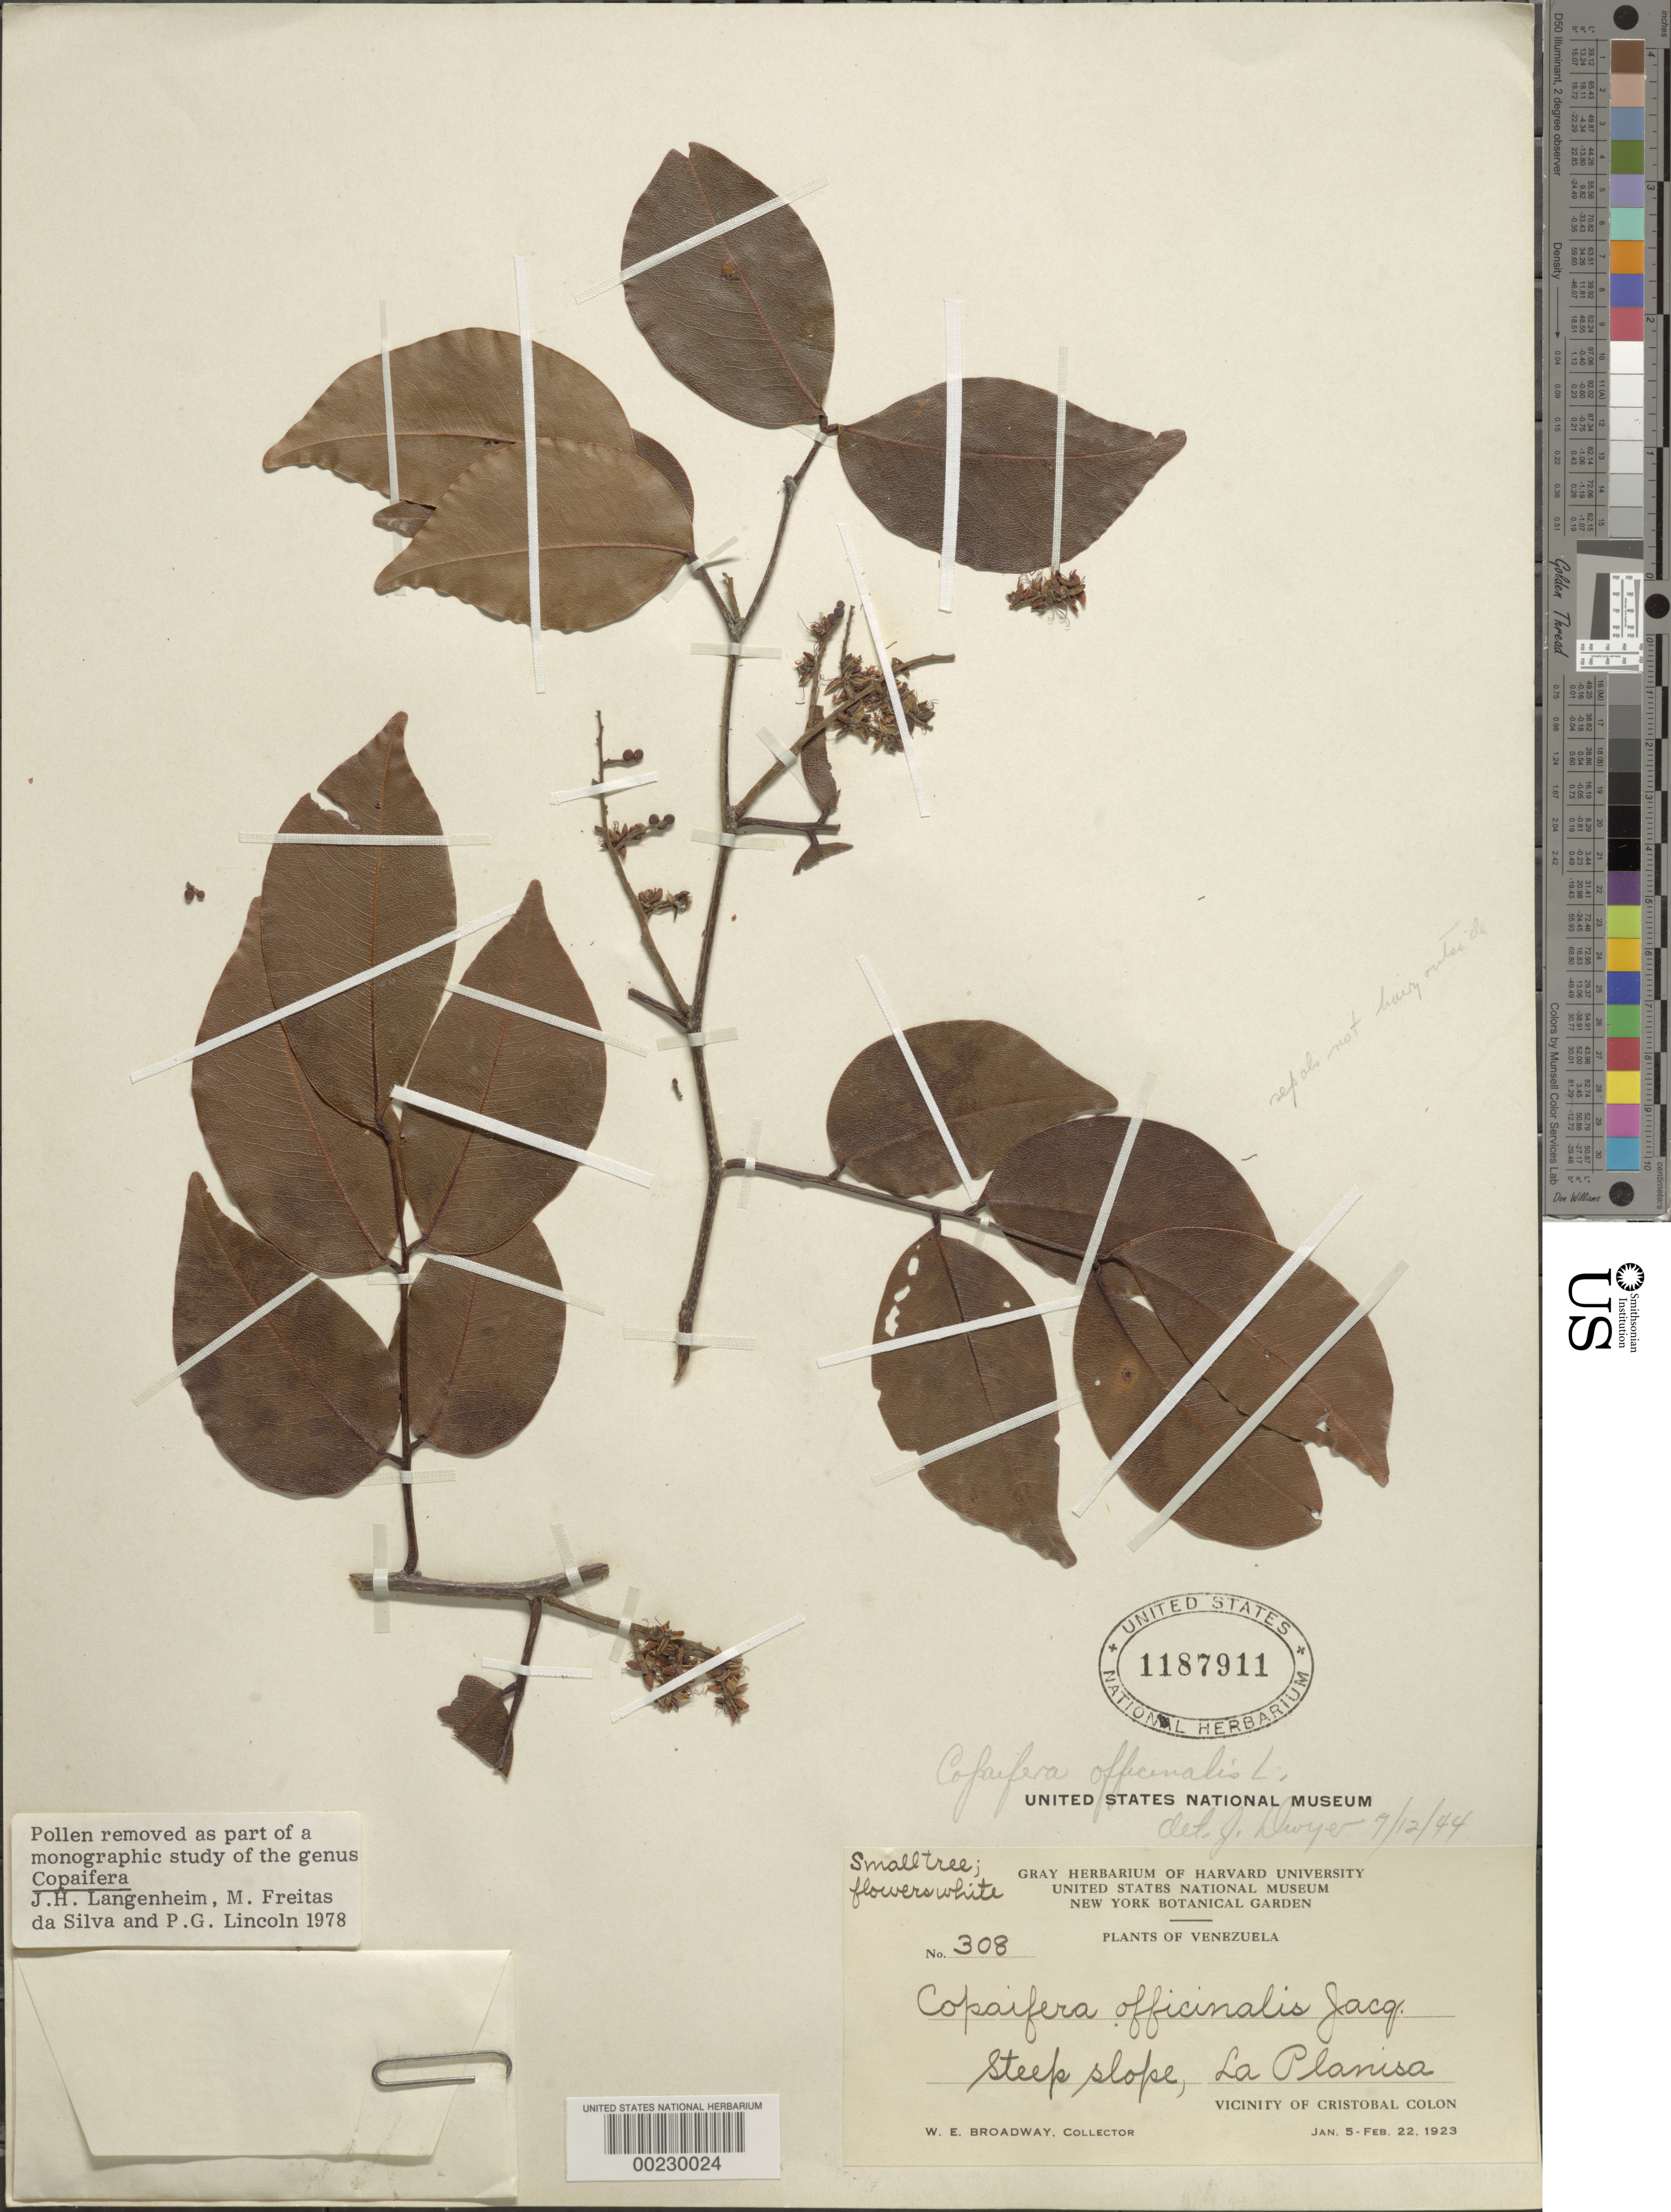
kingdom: Plantae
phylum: Tracheophyta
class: Magnoliopsida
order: Fabales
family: Fabaceae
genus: Copaifera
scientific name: Copaifera officinalis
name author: (Jacq.) L.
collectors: W. E. Broadway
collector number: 308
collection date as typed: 15 Mar 1924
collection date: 1924-03-15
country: Venezuela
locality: La planisa; vicinity of cristobal colon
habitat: Steep slope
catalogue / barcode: US 1187911